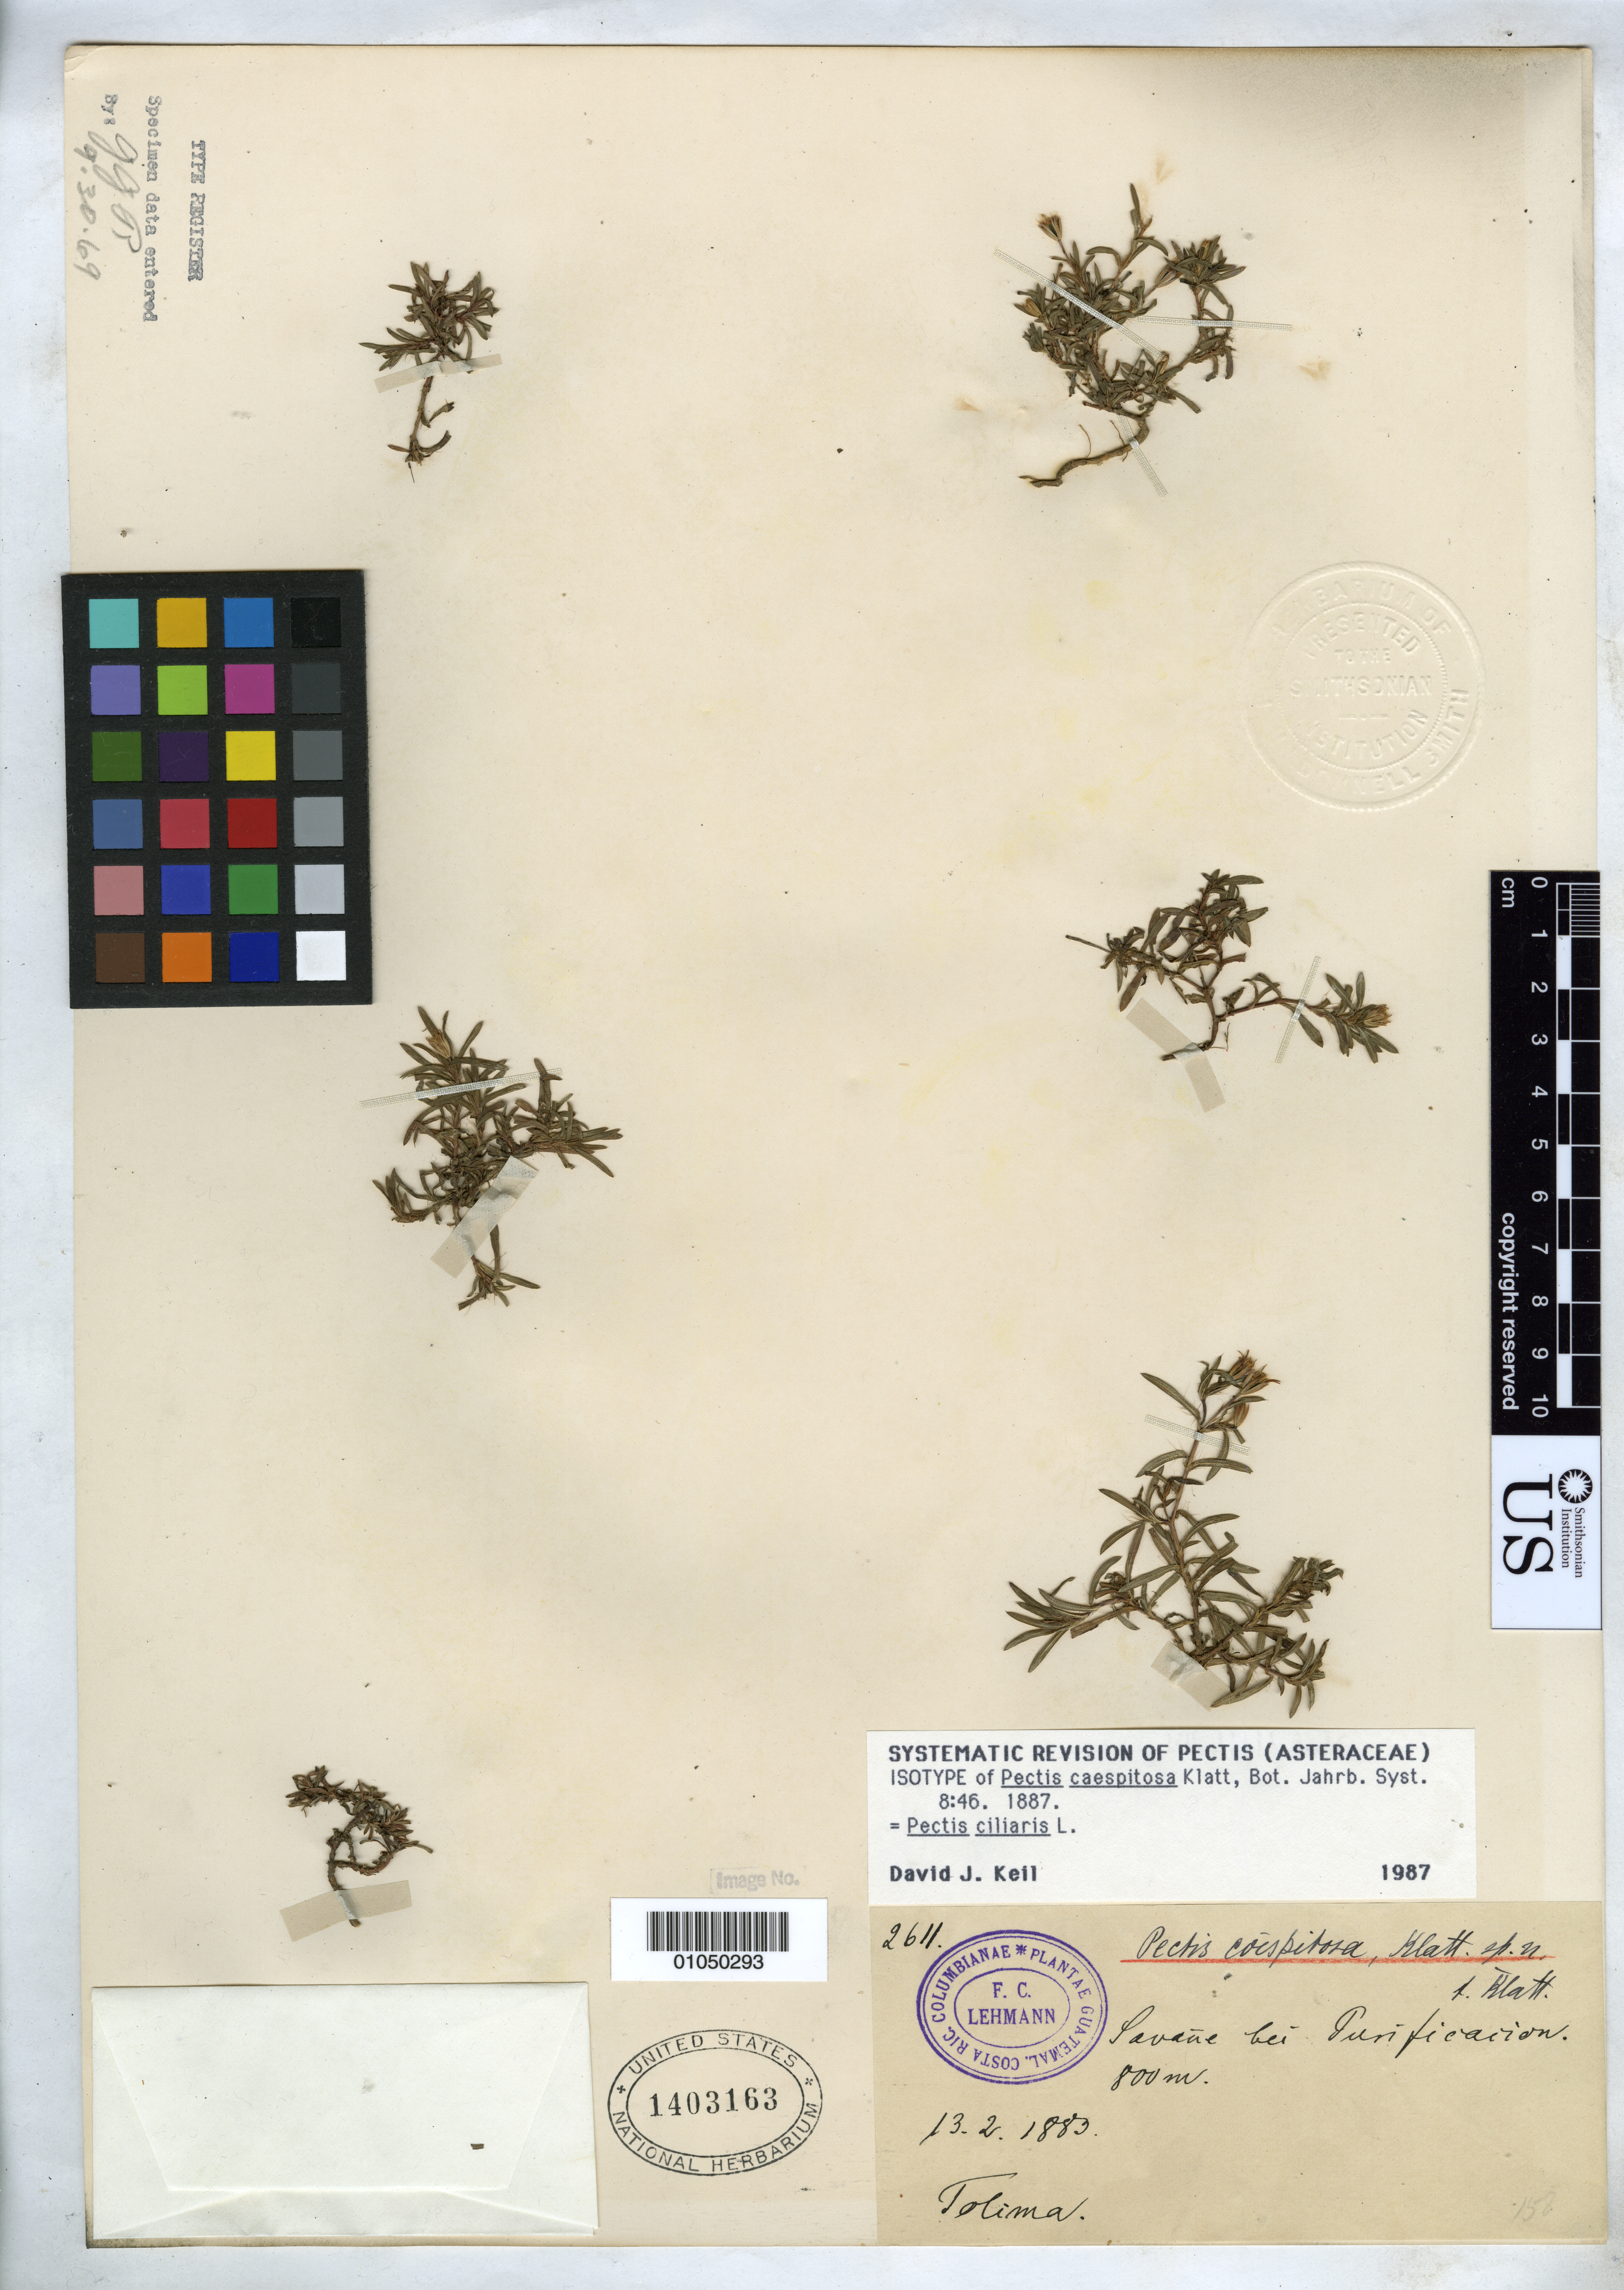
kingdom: Plantae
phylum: Tracheophyta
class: Magnoliopsida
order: Asterales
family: Asteraceae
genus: Pectis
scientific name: Pectis caespitosa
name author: Klatt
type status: Isotype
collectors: F. C. Lehmann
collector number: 2611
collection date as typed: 13 Feb 1883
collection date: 1883-02-13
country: Colombia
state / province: Tolima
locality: Purificacion.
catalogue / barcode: US 1403163